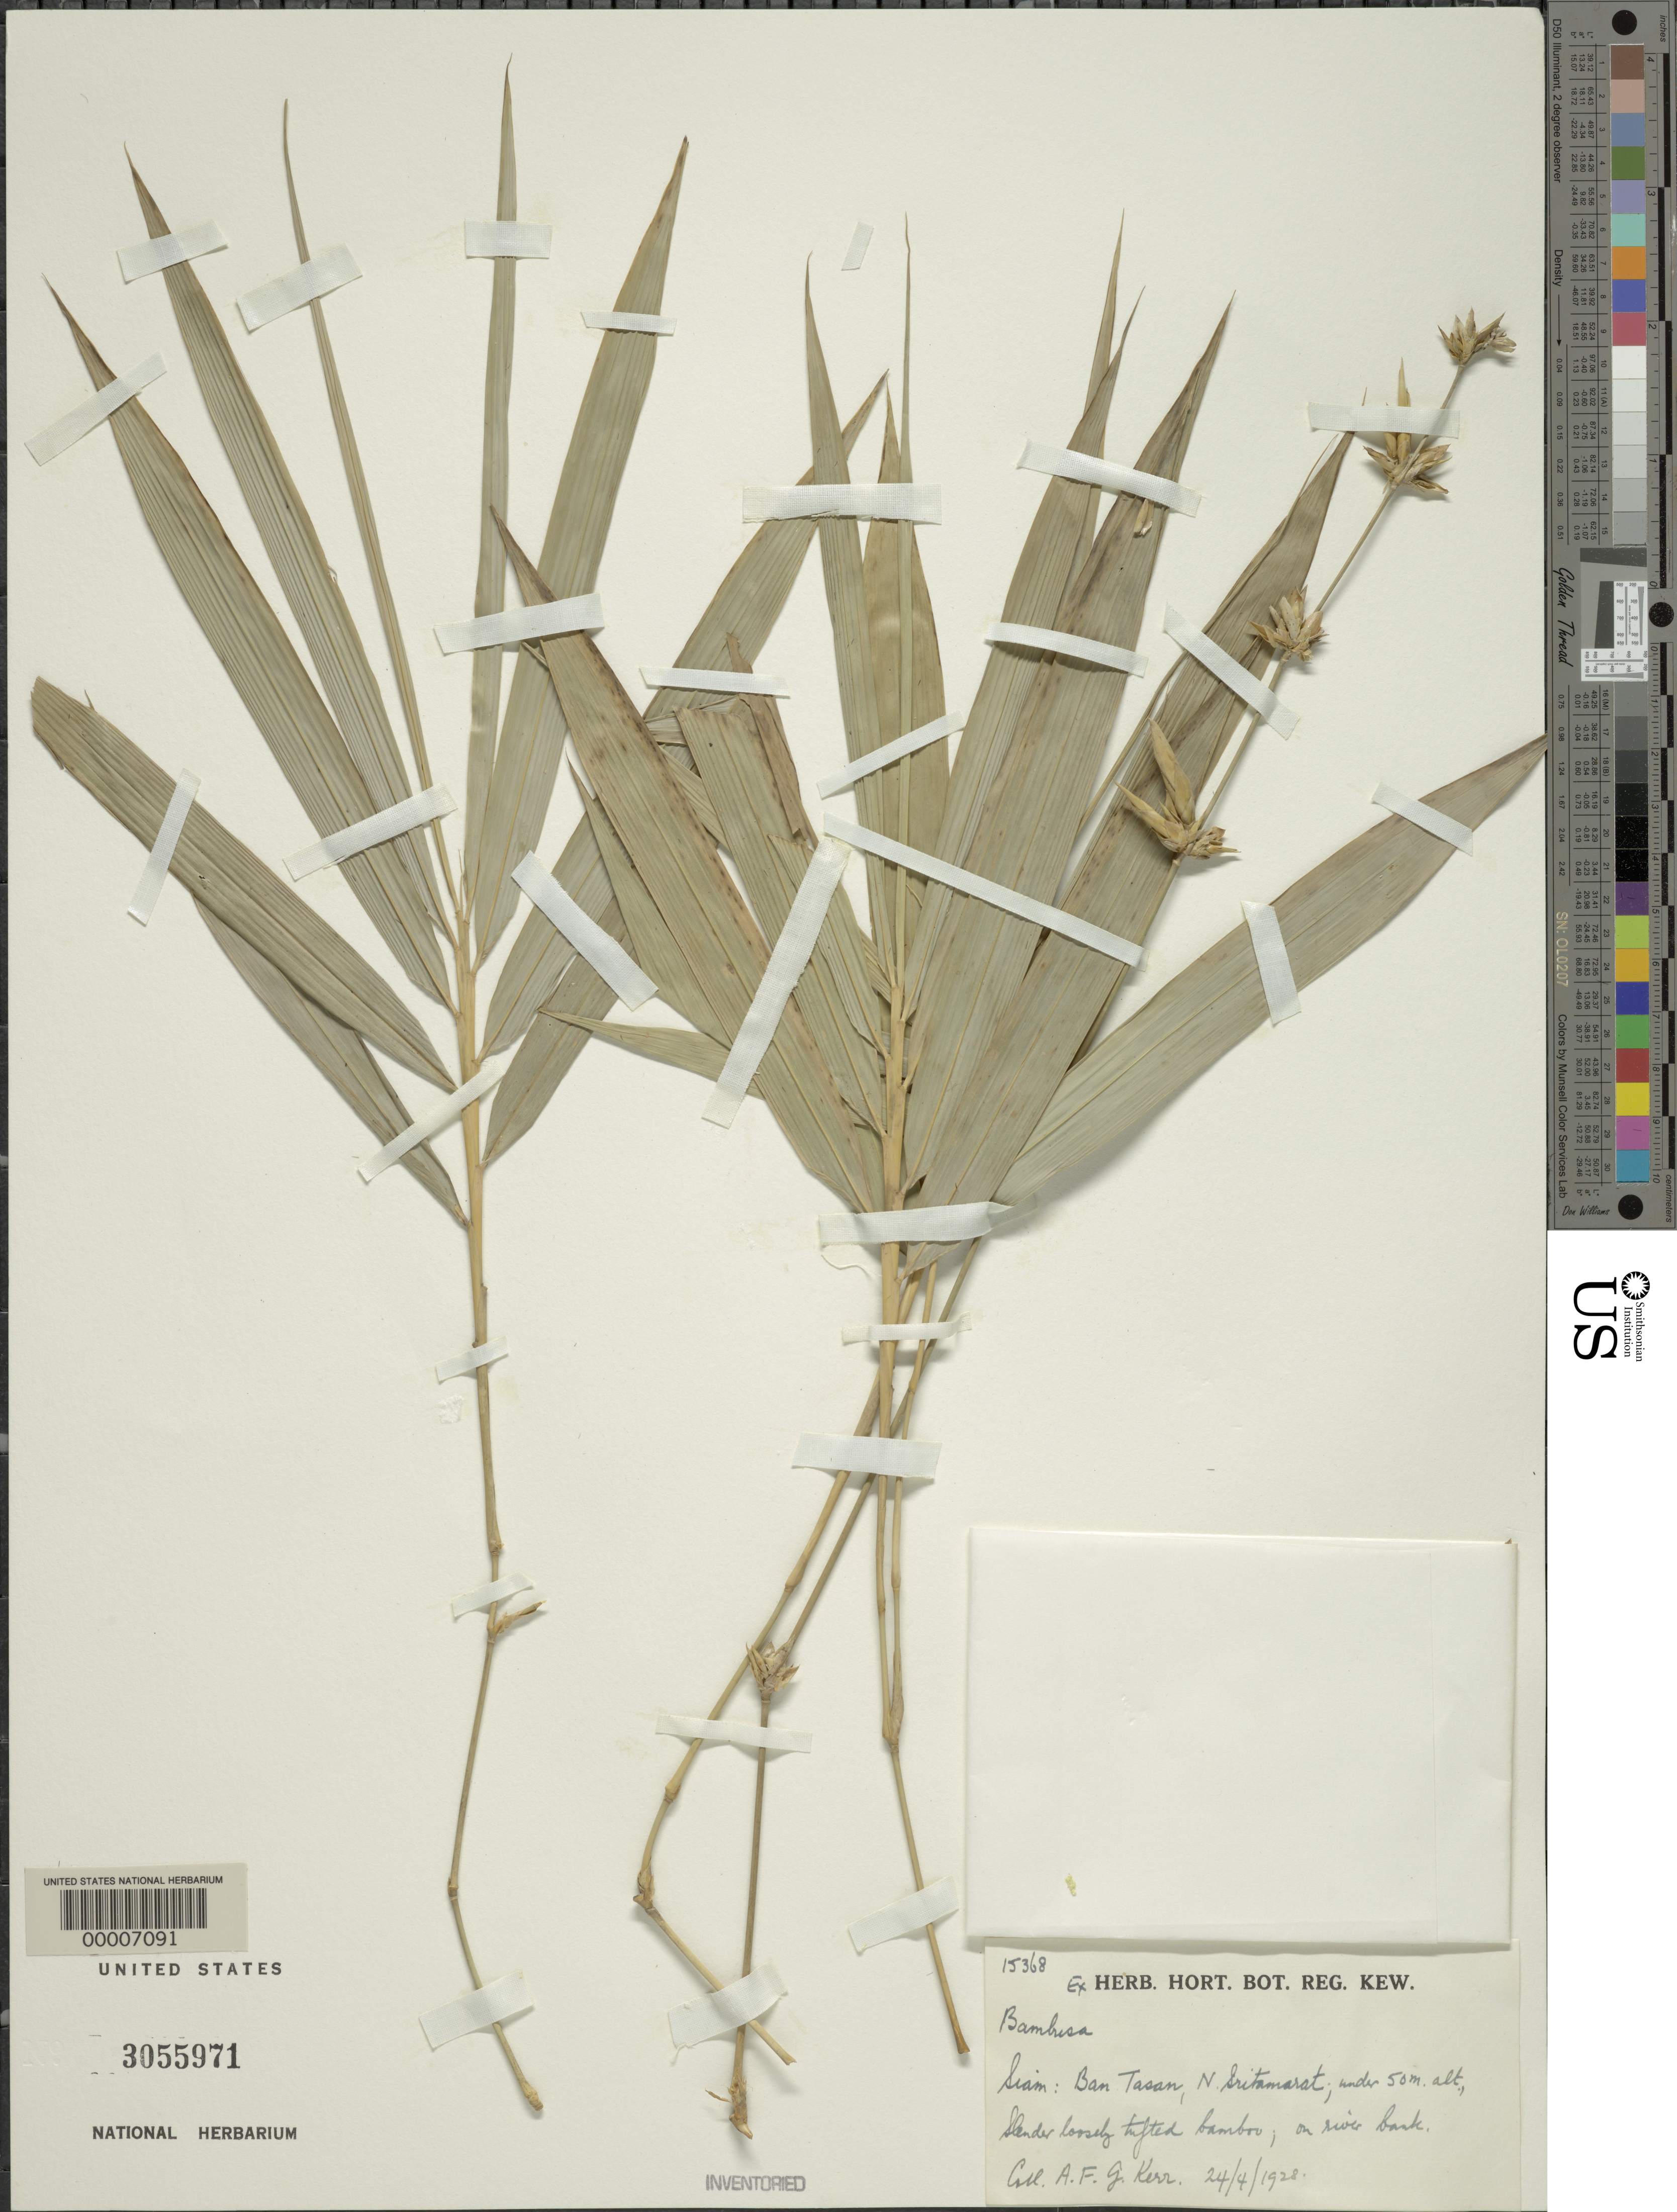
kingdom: Plantae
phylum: Tracheophyta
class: Liliopsida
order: Poales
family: Poaceae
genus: Bambusa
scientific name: Bambusa sp.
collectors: A. F. G. Kerr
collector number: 15368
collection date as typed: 24 Apr 1928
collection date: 1928-04-24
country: Thailand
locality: Siam: ban tasan, sritamarat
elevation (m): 0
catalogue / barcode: US 3055971